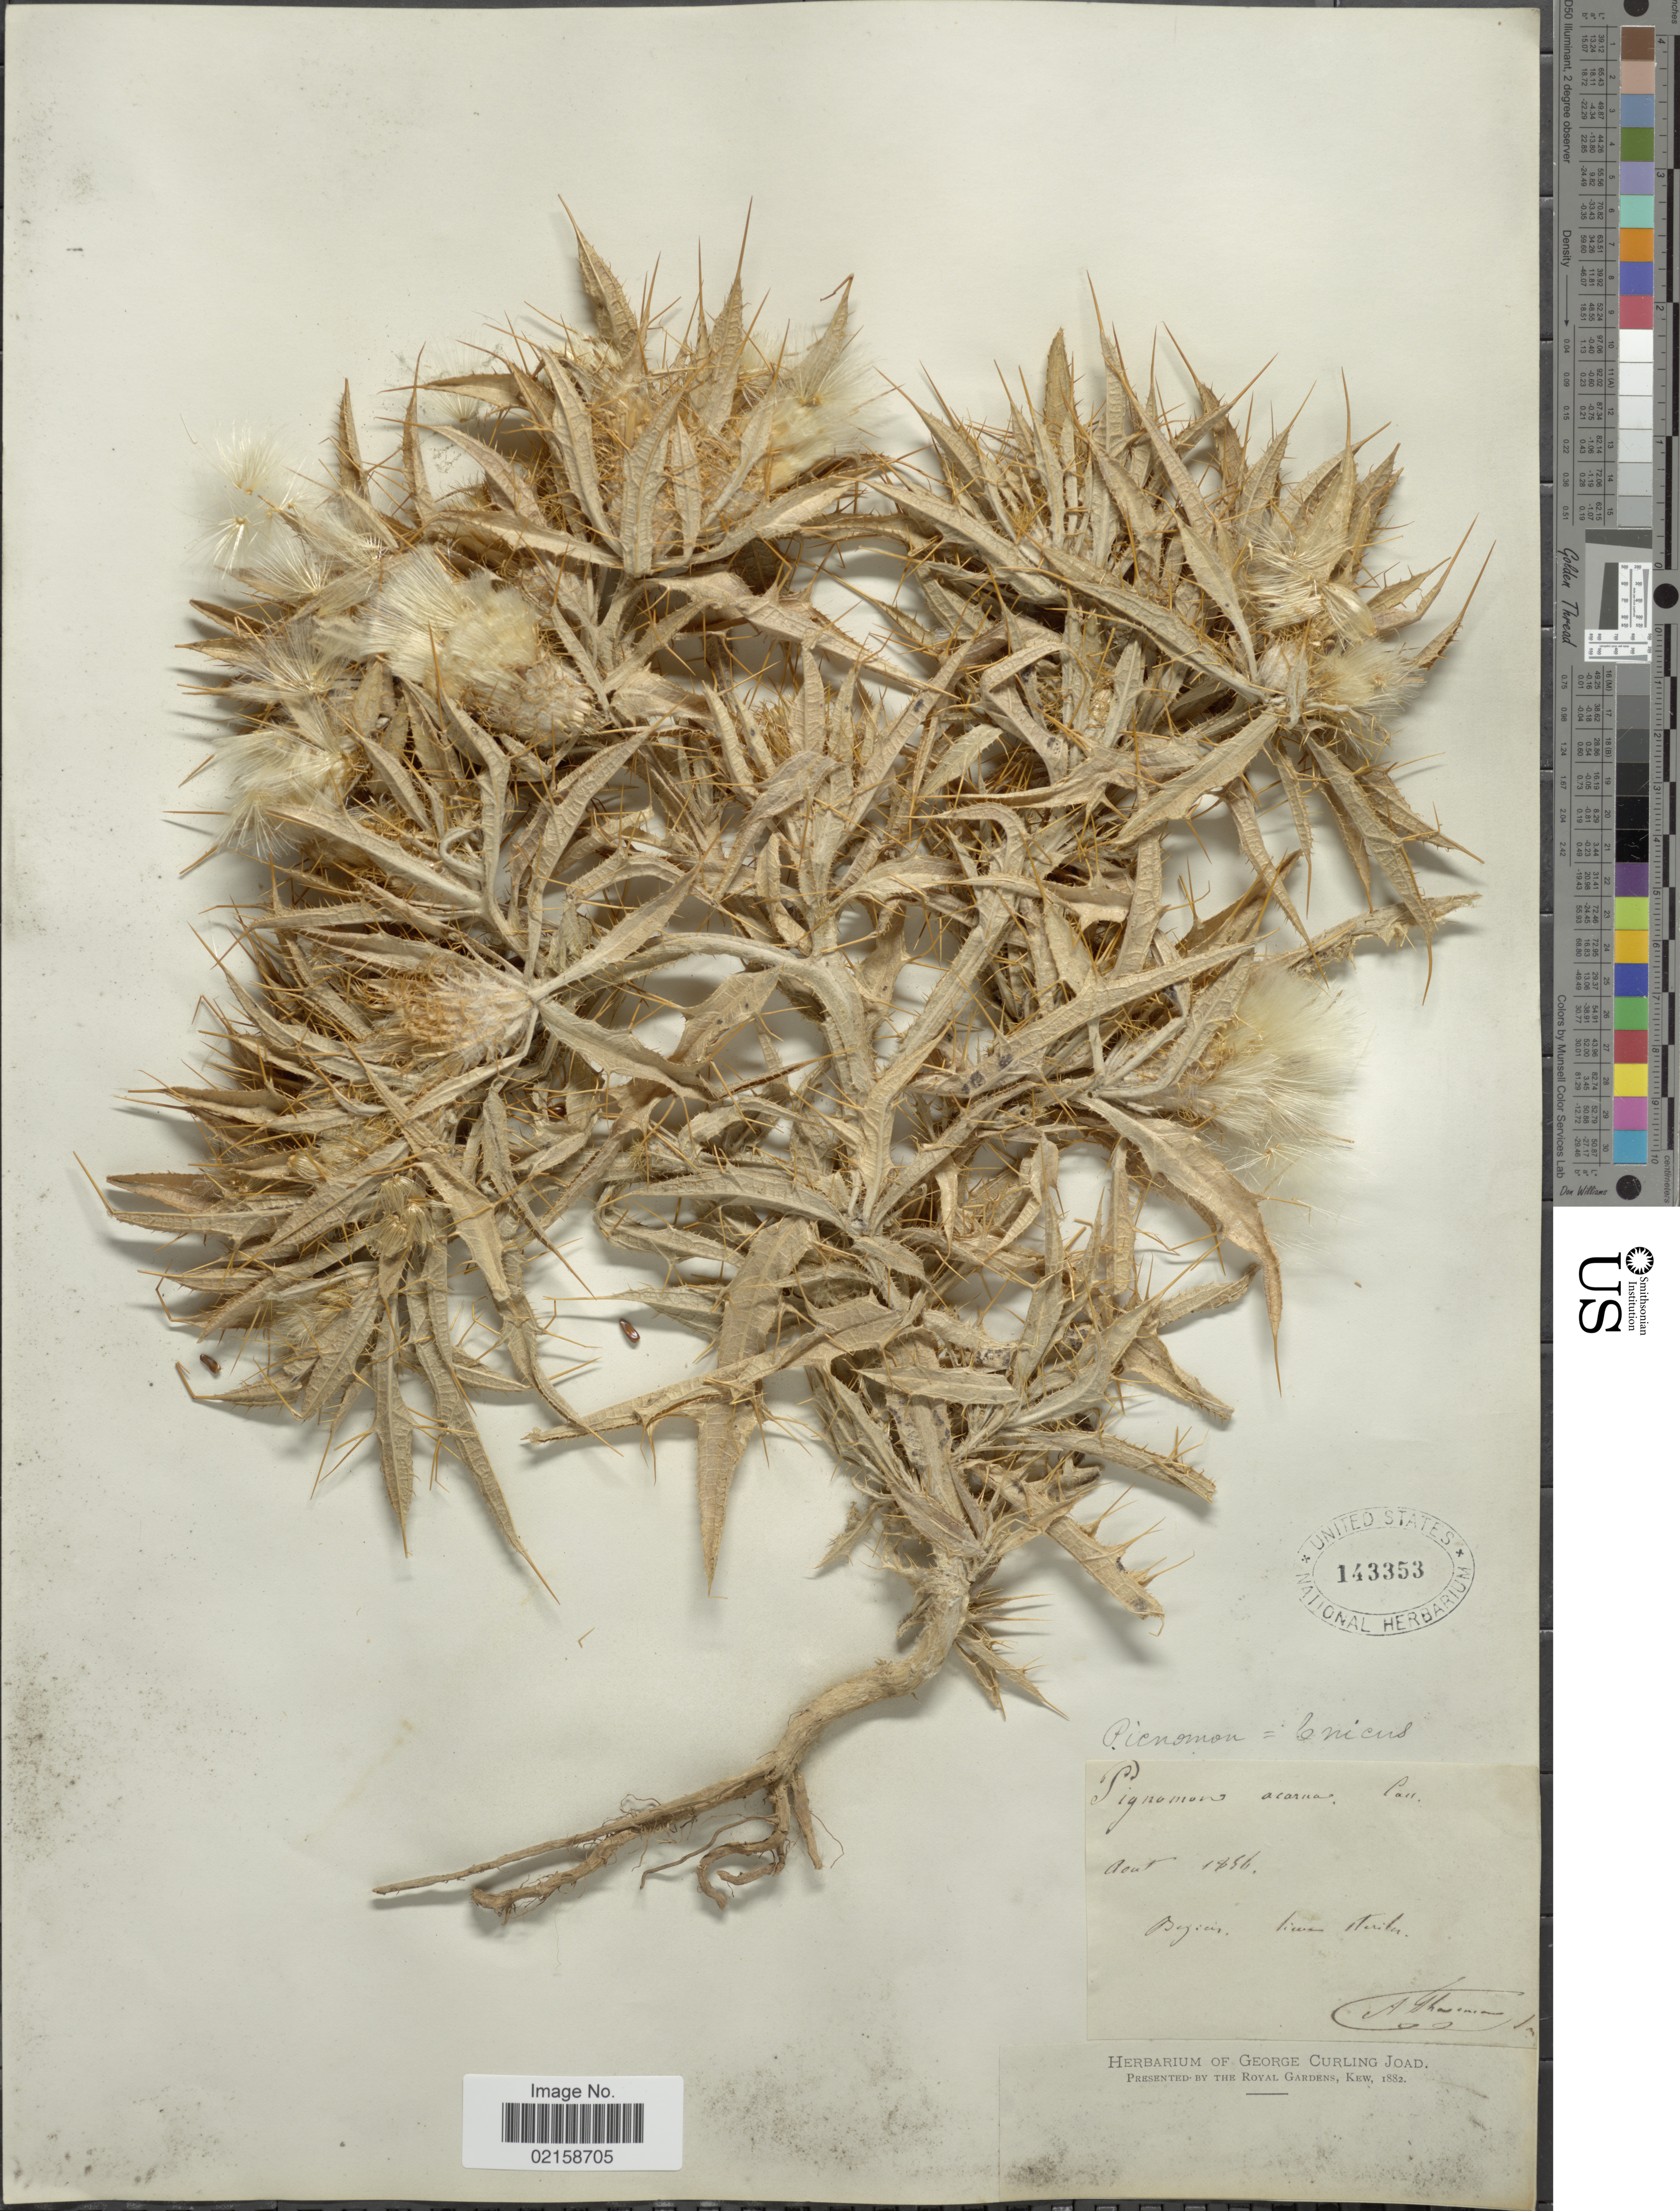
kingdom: Plantae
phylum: Tracheophyta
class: Magnoliopsida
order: Asterales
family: Asteraceae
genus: Picnomon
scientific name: Picnomon acarna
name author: (L.) Cass.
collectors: -. Charman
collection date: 1856-08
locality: Region lieu terita. [interpreted]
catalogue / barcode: US 143353